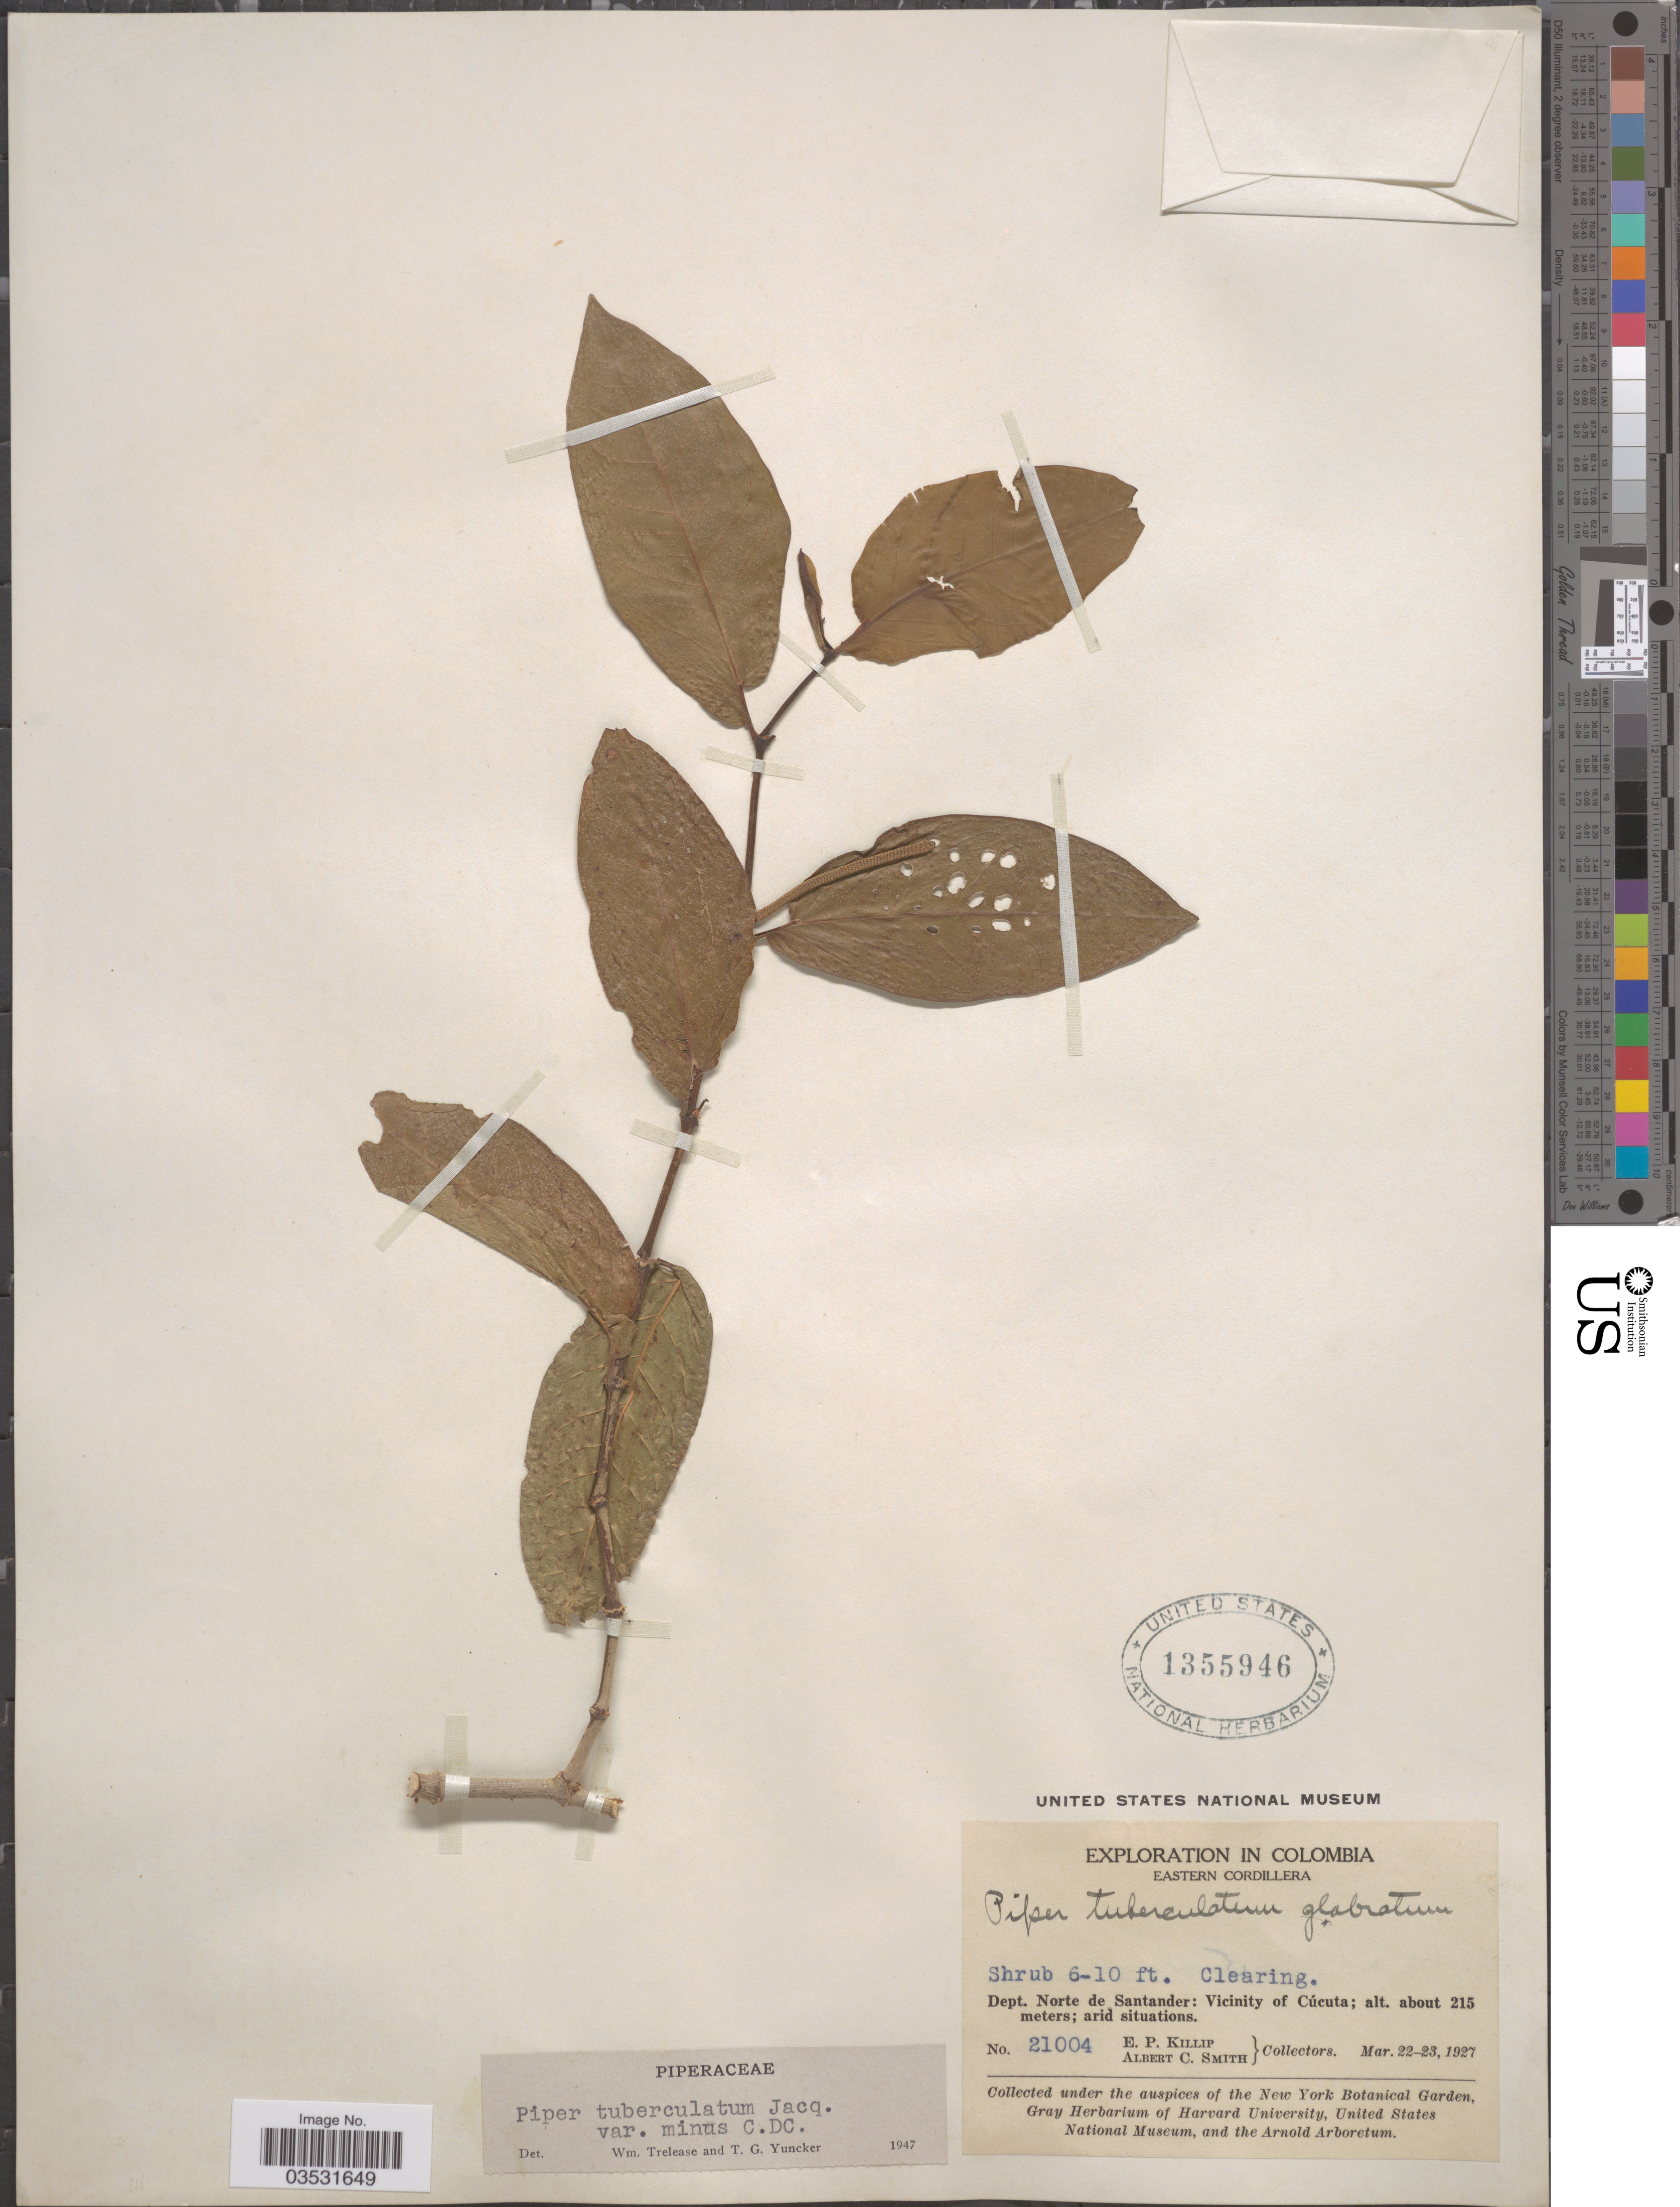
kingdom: Plantae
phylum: Tracheophyta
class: Magnoliopsida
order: Piperales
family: Piperaceae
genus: Piper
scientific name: Piper tuberculatum var. minus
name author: C. DC.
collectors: E. P. Killip & A. C. Smith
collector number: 21004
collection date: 1927-03-22/1927-03-23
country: Colombia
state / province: Norte de Santander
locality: Dept. Norte de Santander: Vicinity of Cúcuta.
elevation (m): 215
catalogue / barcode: US 1355946